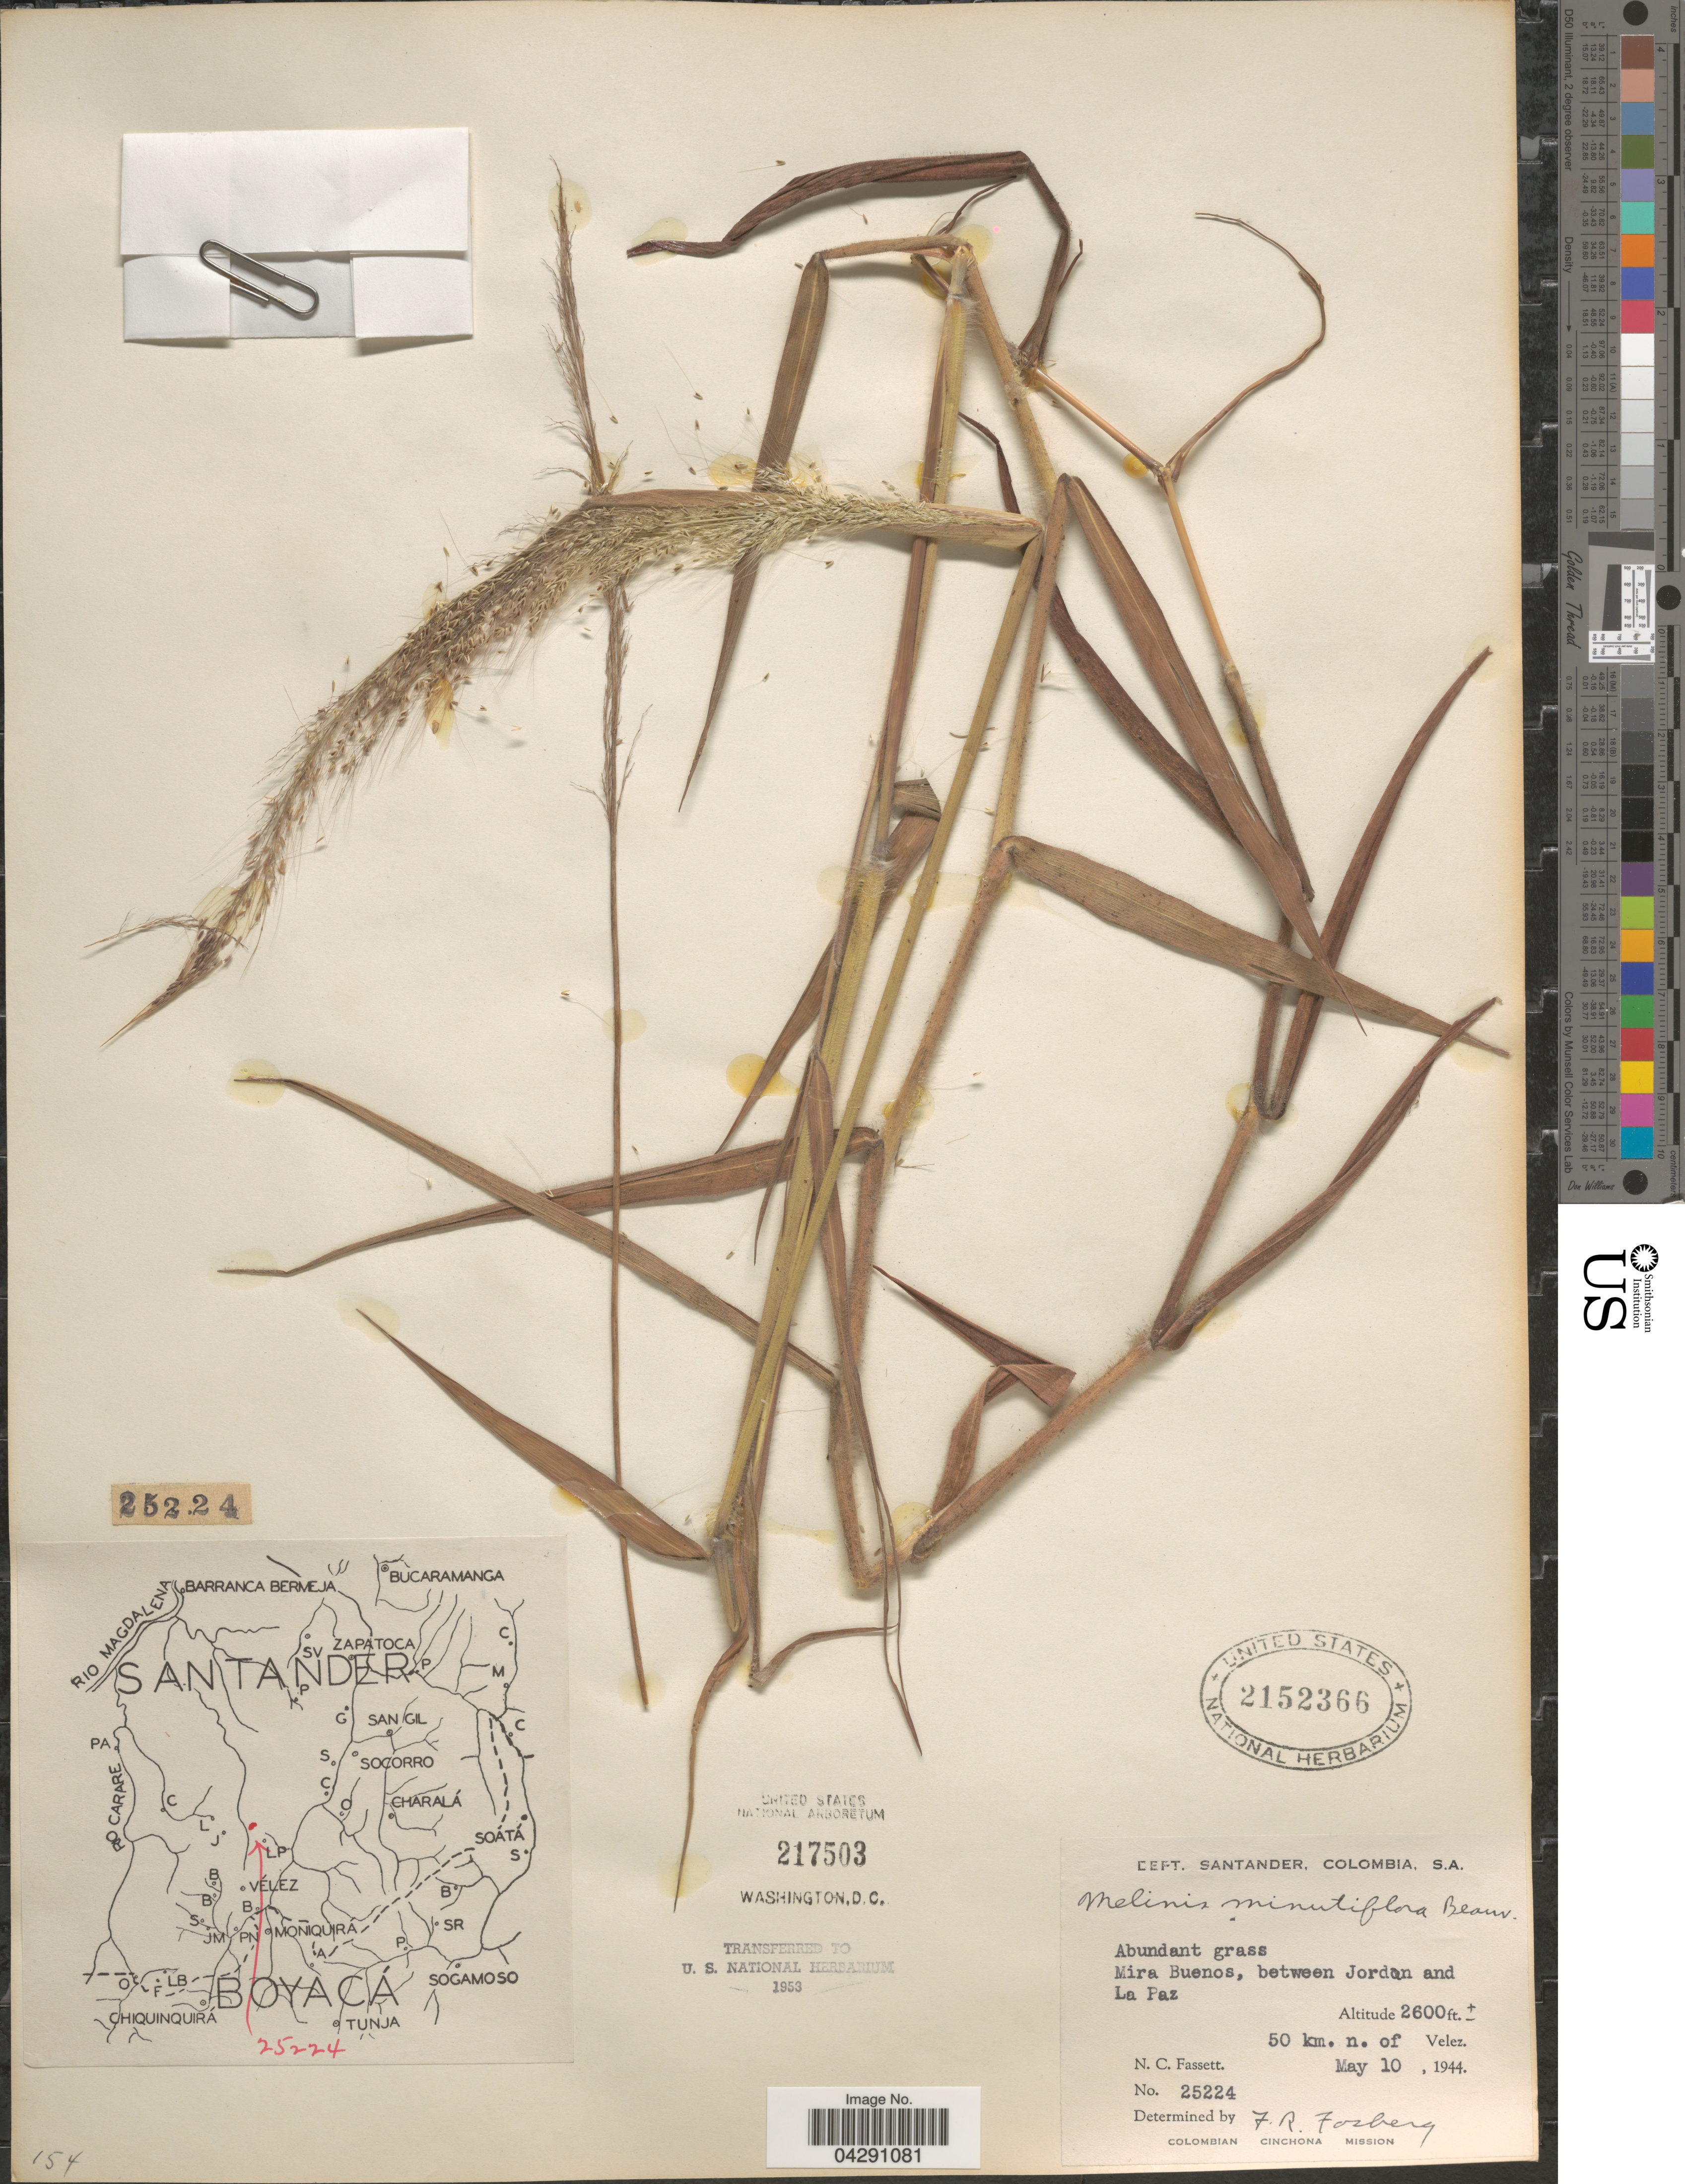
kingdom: Plantae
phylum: Tracheophyta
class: Liliopsida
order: Poales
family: Poaceae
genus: Melinis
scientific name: Melinis minutiflora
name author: P. Beauv.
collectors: N. C. Fassett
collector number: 25224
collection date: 1944-05-10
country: Colombia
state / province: Santander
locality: Dept. Santander. Mira Buenos, between Jordan and La Paz. 50 km. n. of Velez. Colombian Cinchona Mission.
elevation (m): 792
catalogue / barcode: US 2152366